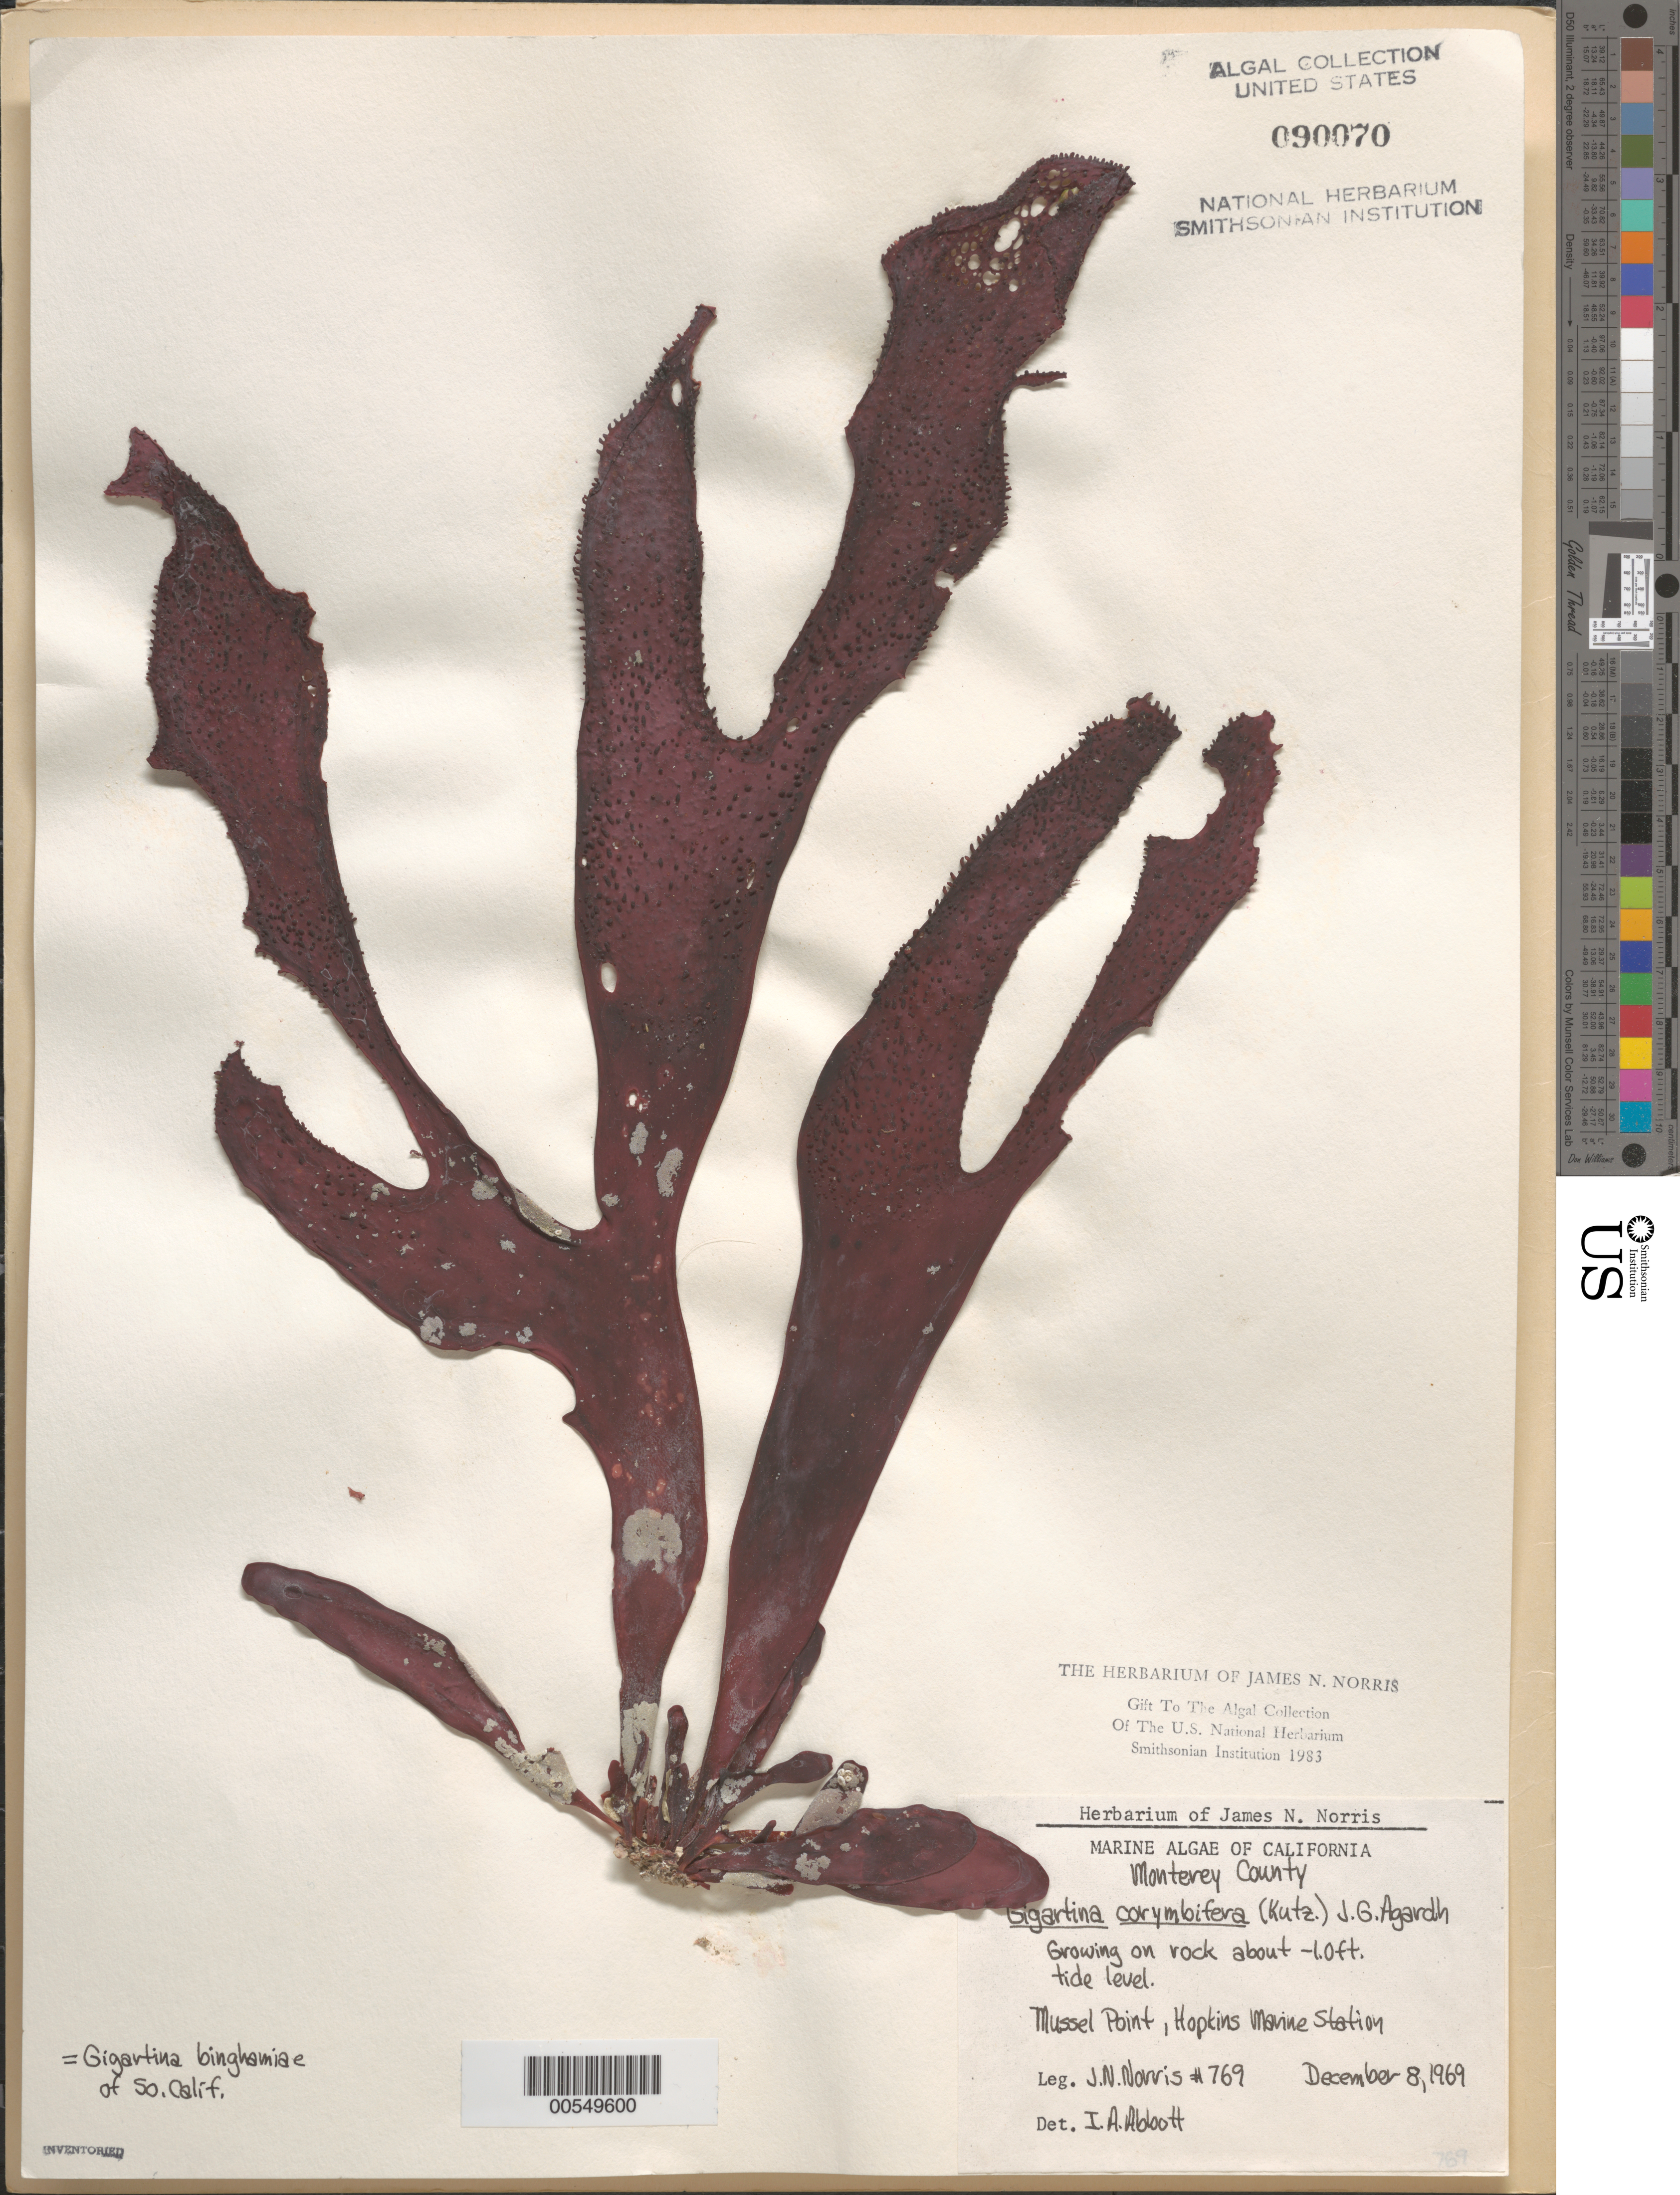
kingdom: Plantae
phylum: Rhodophyta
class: Florideophyceae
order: Gigartinales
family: Gigartinaceae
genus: Chondracanthus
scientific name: Chondracanthus corymbiferus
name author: (Kütz.) Guiry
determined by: Algae name updating Project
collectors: J. N. Norris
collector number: JN-769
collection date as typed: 08 Dec 1969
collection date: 1969-12-08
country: United States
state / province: California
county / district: Monterey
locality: Mussel Point, Hopkins Marine Station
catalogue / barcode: US 90070